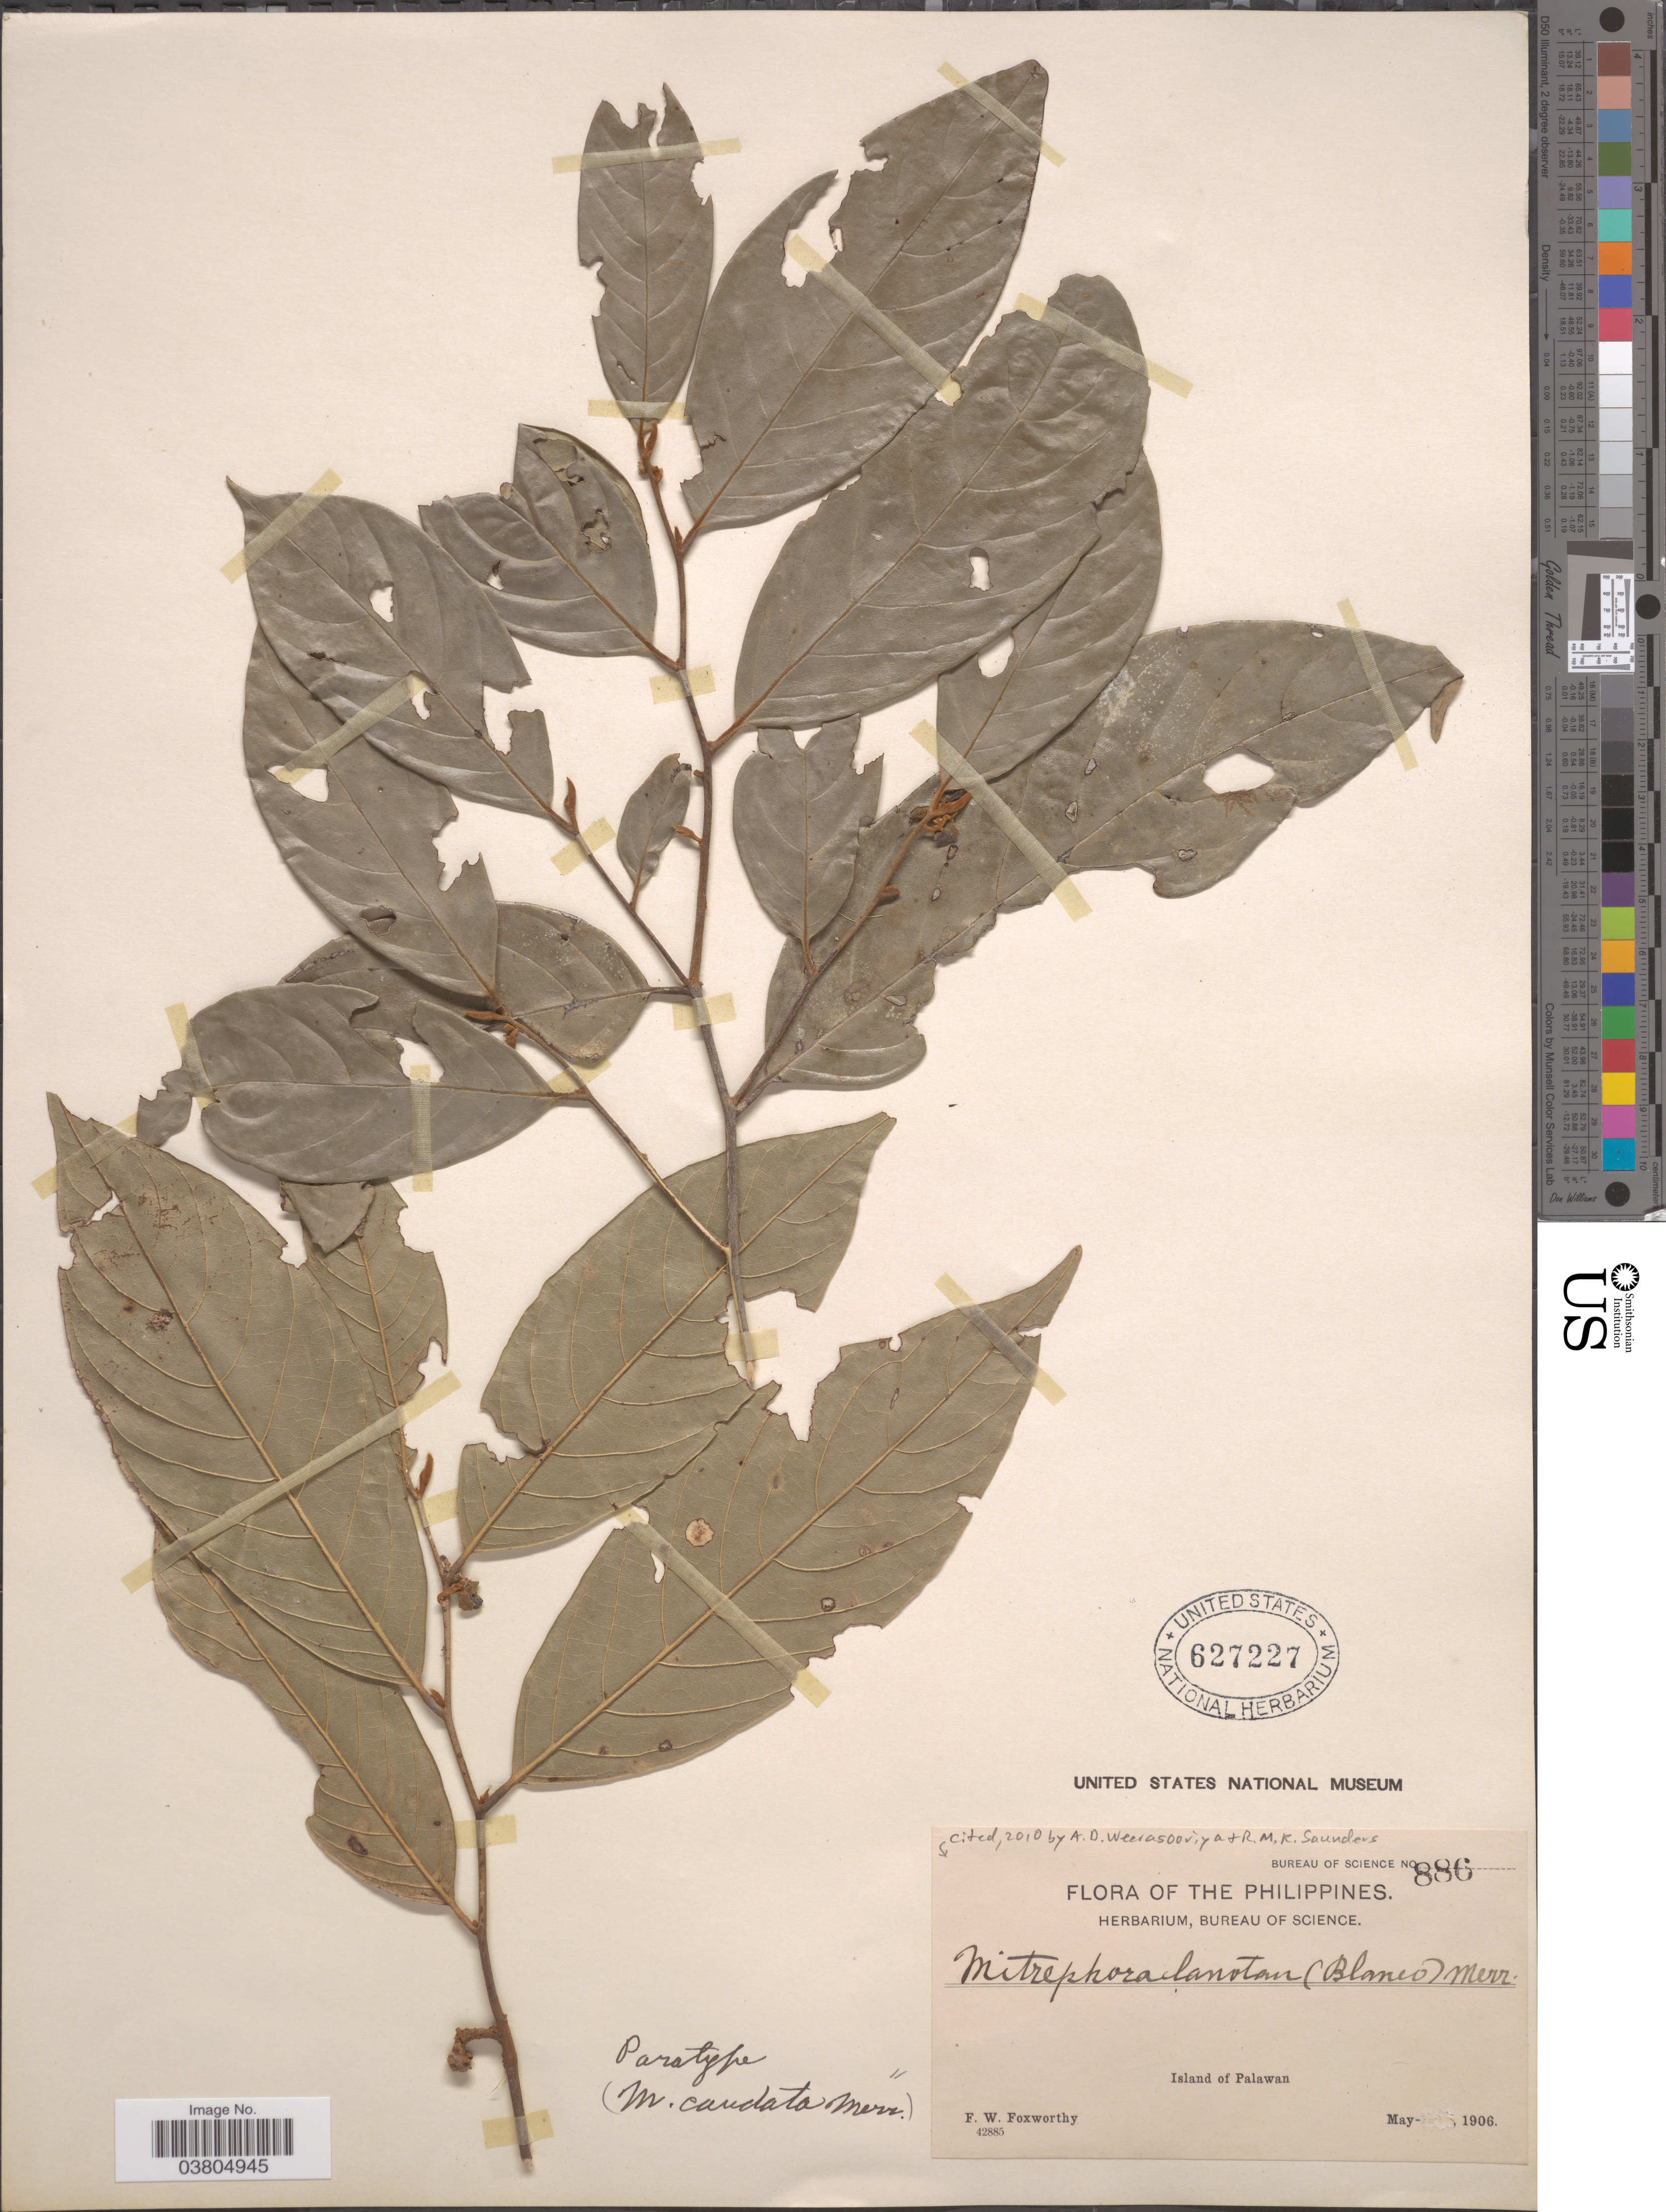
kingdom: Plantae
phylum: Tracheophyta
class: Magnoliopsida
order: Magnoliales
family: Annonaceae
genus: Mitrephora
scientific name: Mitrephora lanotan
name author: (Blanco) Merr.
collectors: F. W. Foxworthy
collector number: Bureau of Science 886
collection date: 1906-05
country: Philippines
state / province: Mimaropa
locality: Island of Palawan.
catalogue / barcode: US 627227